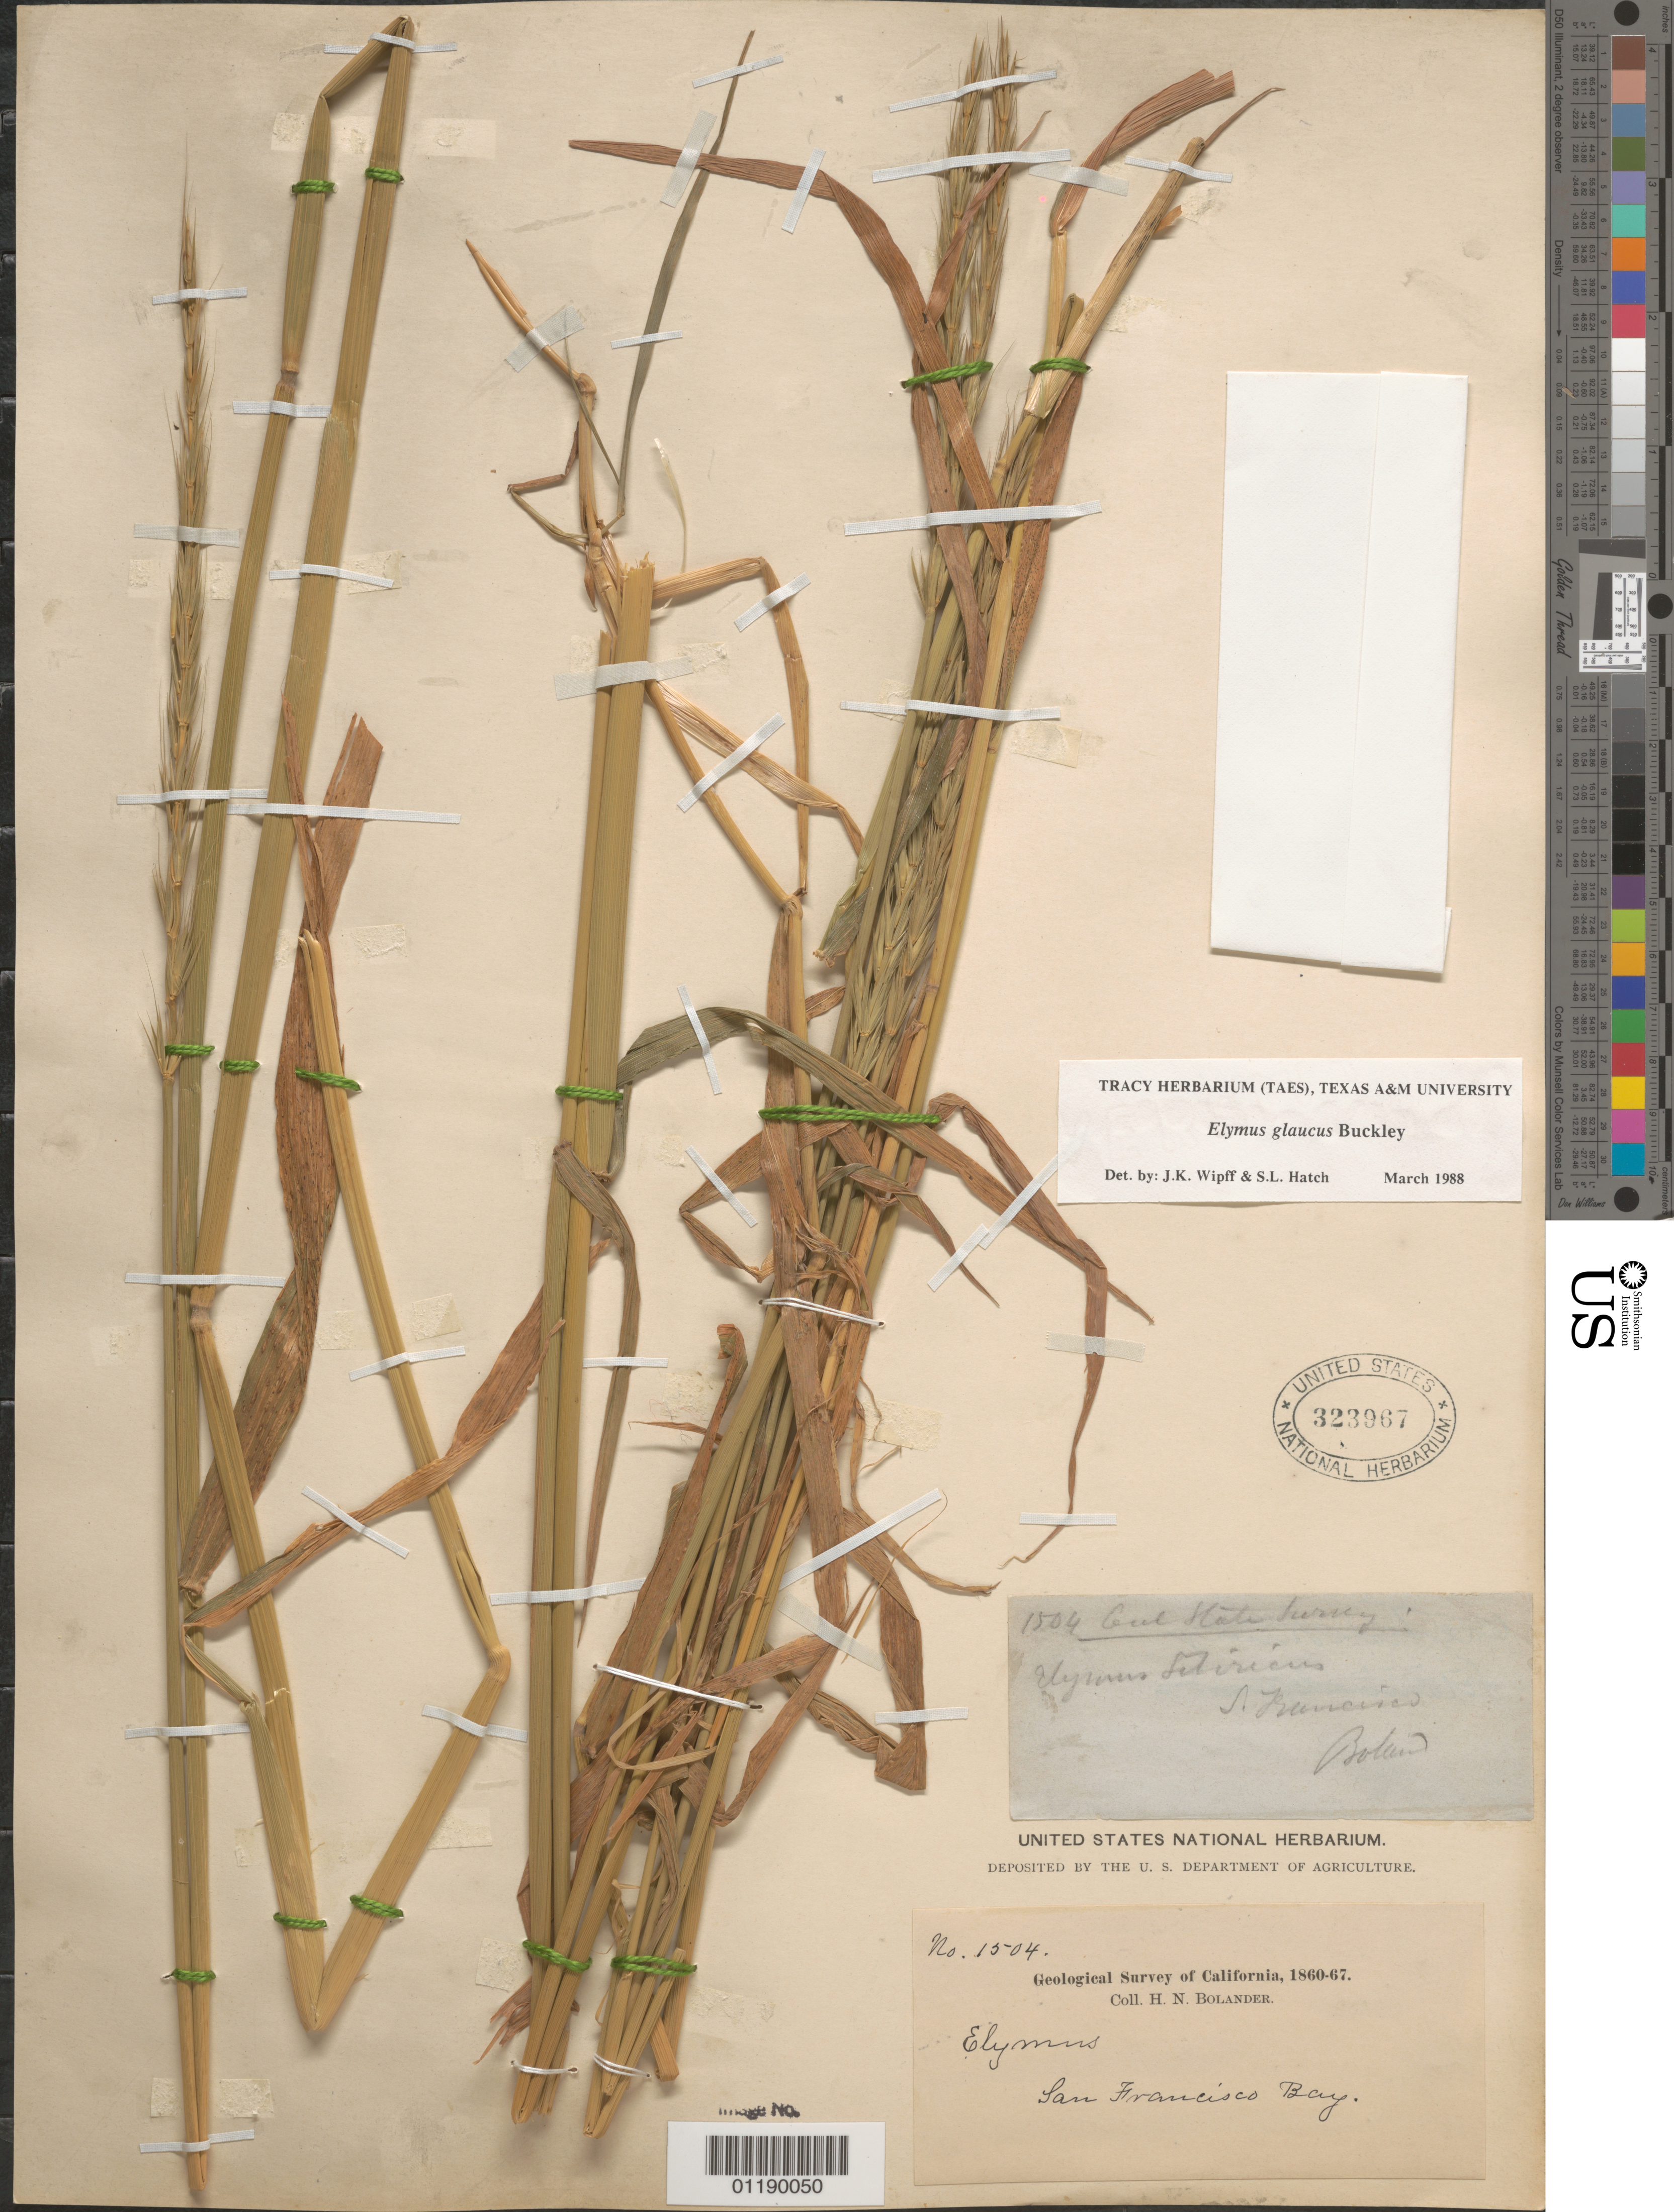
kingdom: Plantae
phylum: Tracheophyta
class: Liliopsida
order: Poales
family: Poaceae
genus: Elymus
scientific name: Elymus glaucus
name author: Buckley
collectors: H. Bolander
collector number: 1504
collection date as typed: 1860 to -- --- 1867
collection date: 1860/1867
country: United States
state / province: California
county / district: San Francisco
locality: San Francisco Bay.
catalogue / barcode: US 323967